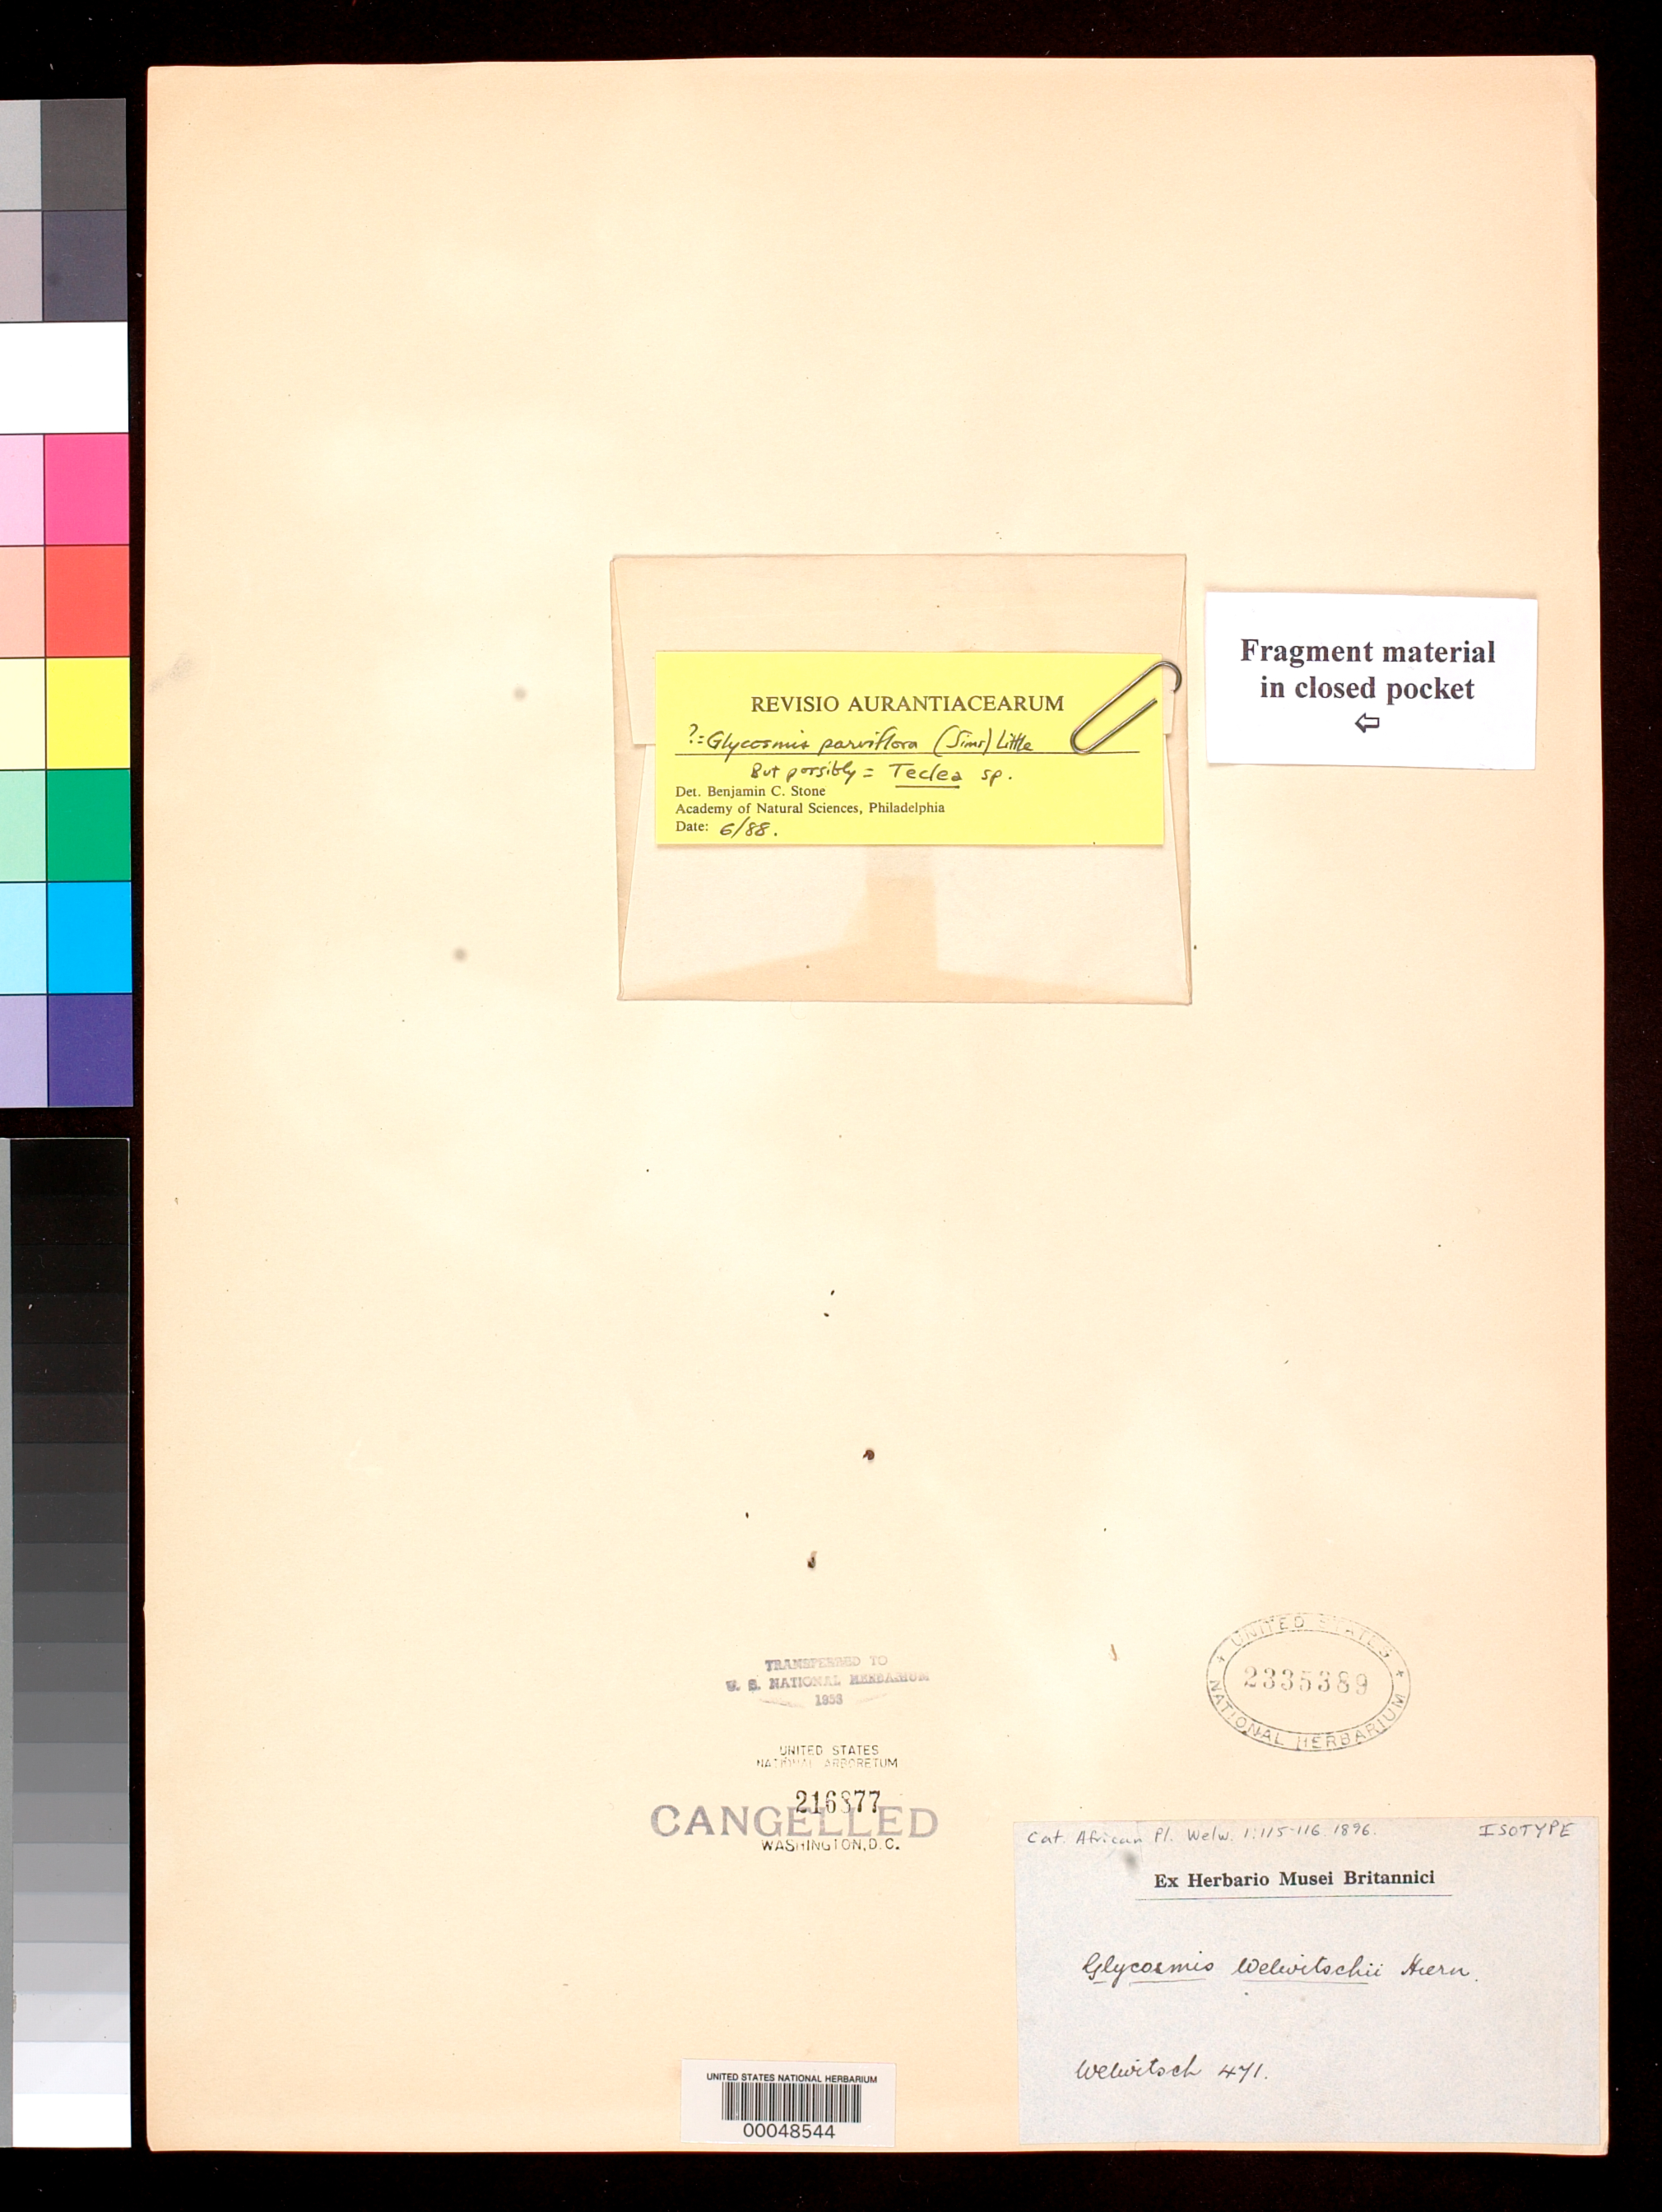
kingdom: Plantae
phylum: Tracheophyta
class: Magnoliopsida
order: Sapindales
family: Rutaceae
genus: Glycosmis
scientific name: Glycosmis welwitschii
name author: Hieron.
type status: Isotype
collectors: F. M. Welwitsch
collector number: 471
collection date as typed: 185-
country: Congo, Democratic Republic of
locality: Zenga do Gulonga.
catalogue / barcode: US 2335389